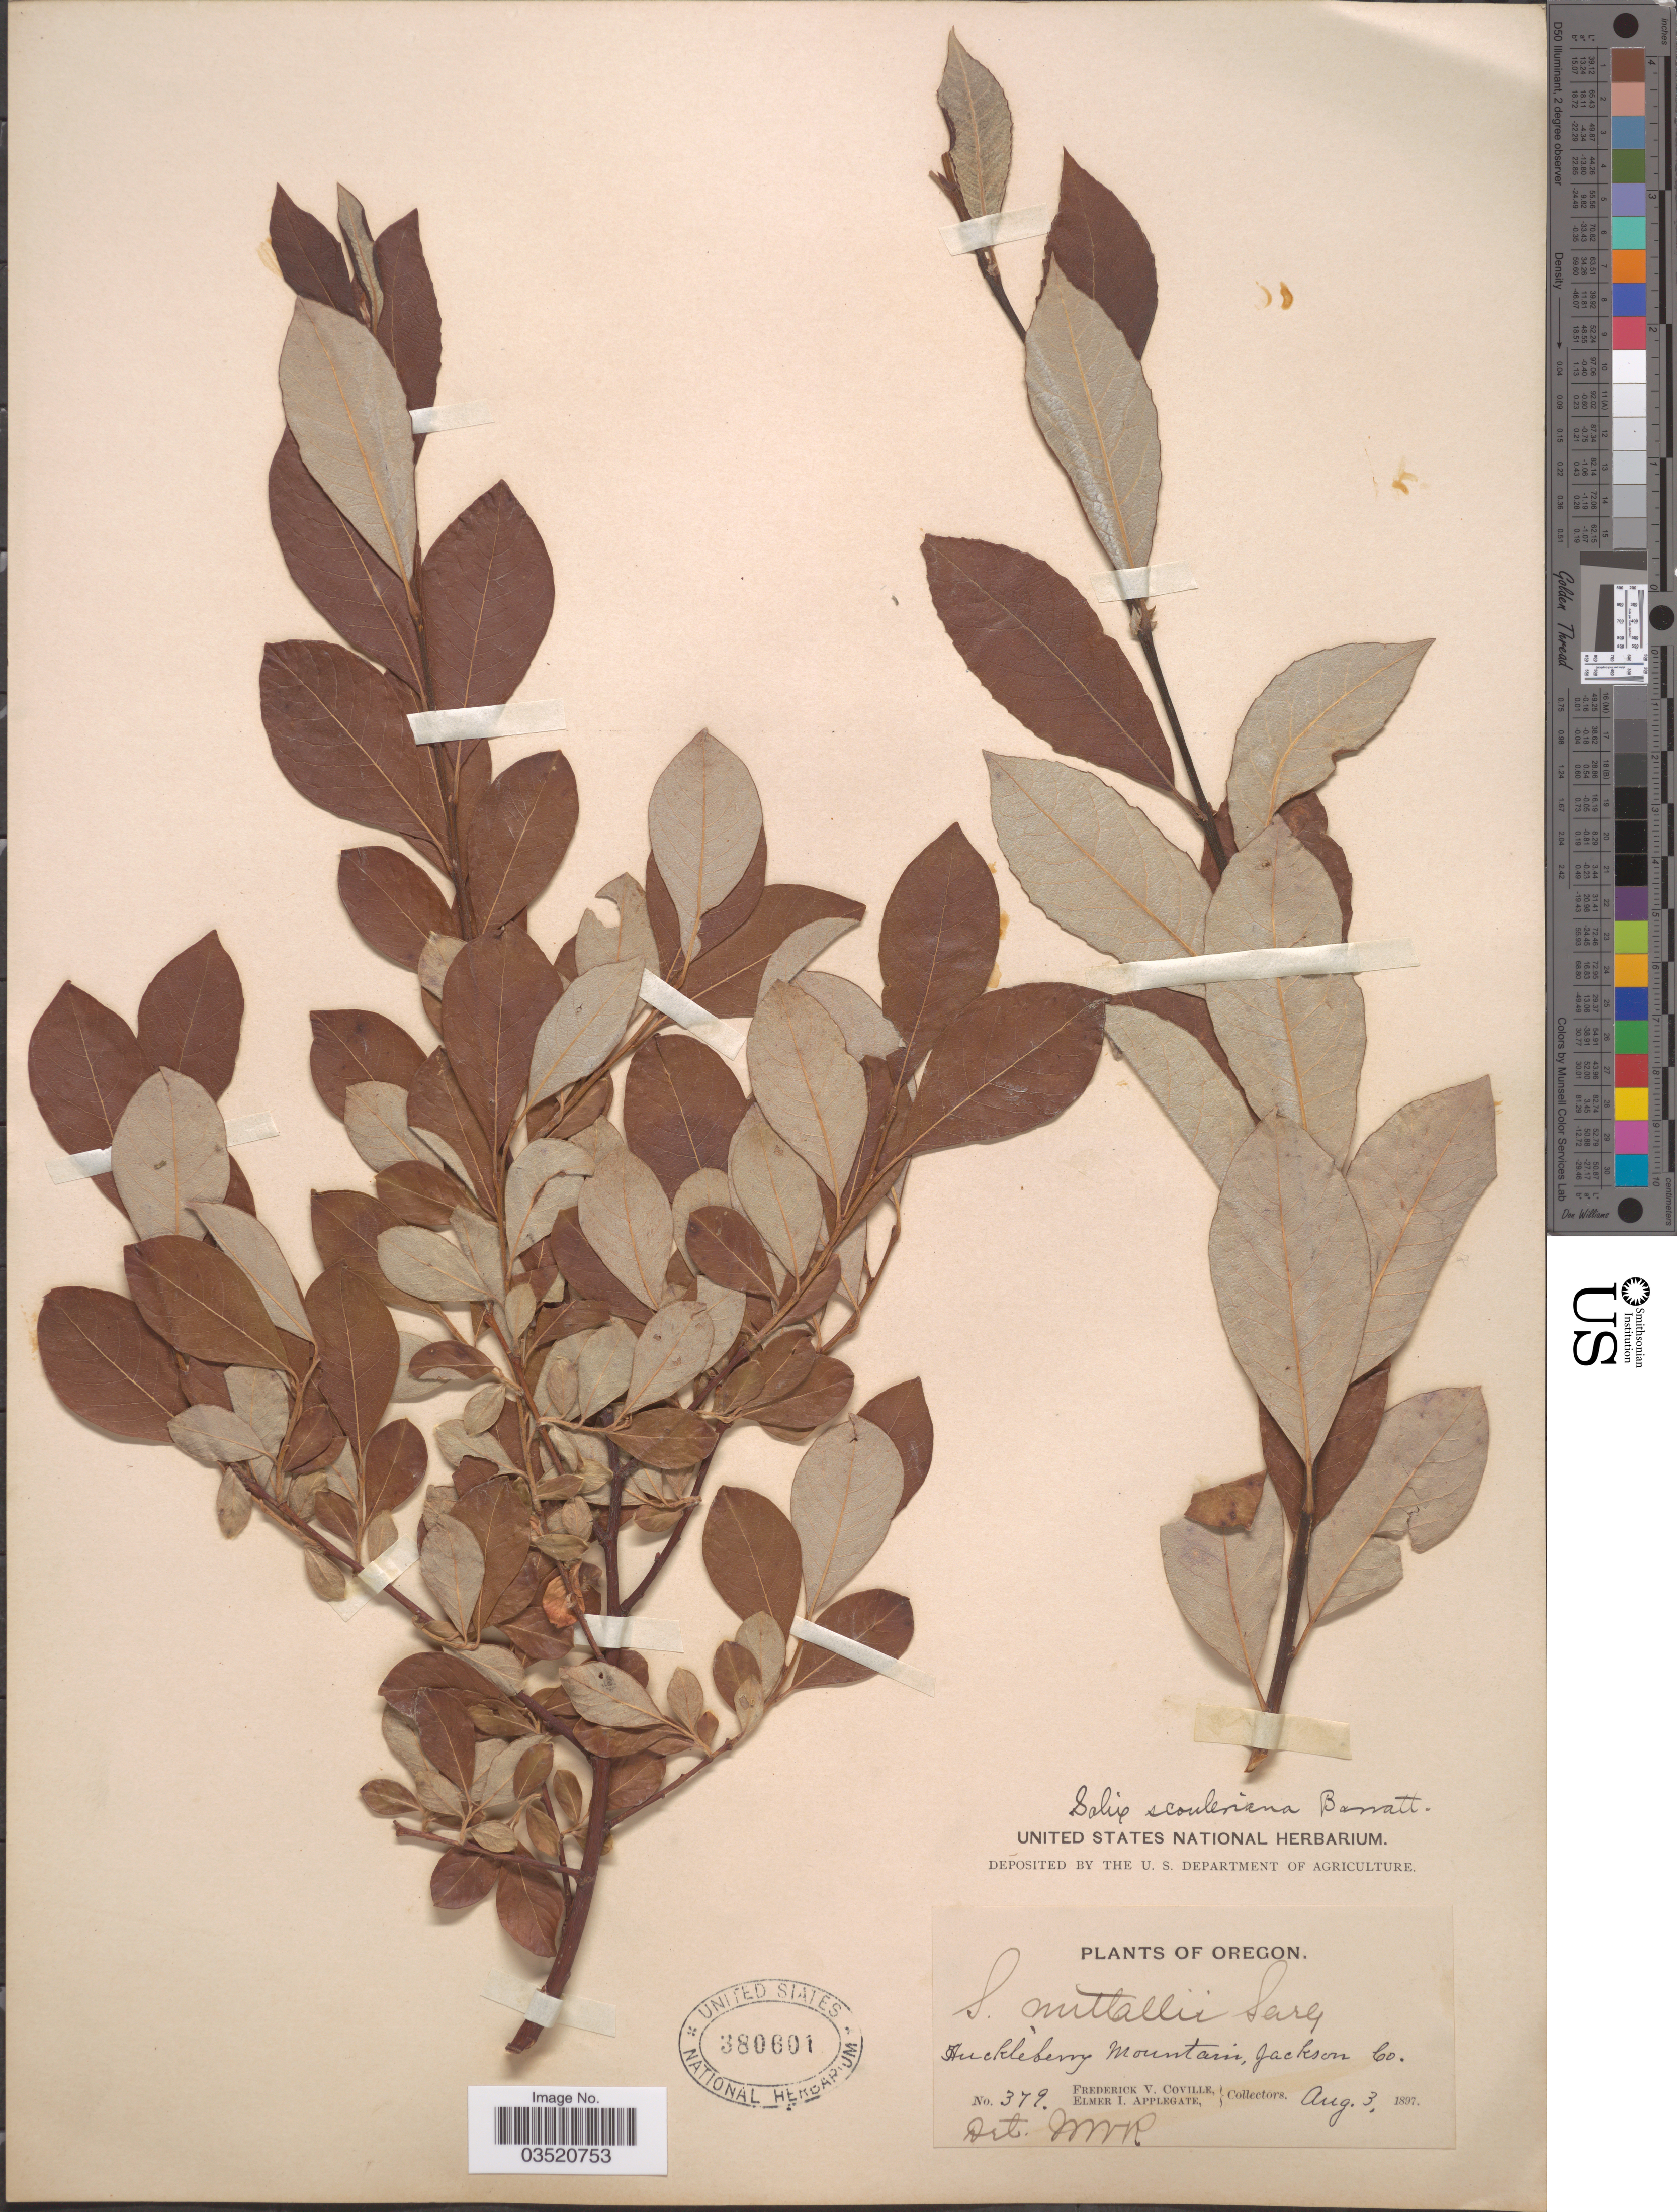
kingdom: Plantae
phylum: Tracheophyta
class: Magnoliopsida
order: Malpighiales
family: Salicaceae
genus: Salix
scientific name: Salix scouleriana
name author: Barratt ex Hook.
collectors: F. V. Coville & E. I. Applegate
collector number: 379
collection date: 1897-08-03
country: United States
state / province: Oregon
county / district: Jackson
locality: Huckleberry Mountain, Jackson Co.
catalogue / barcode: US 380601